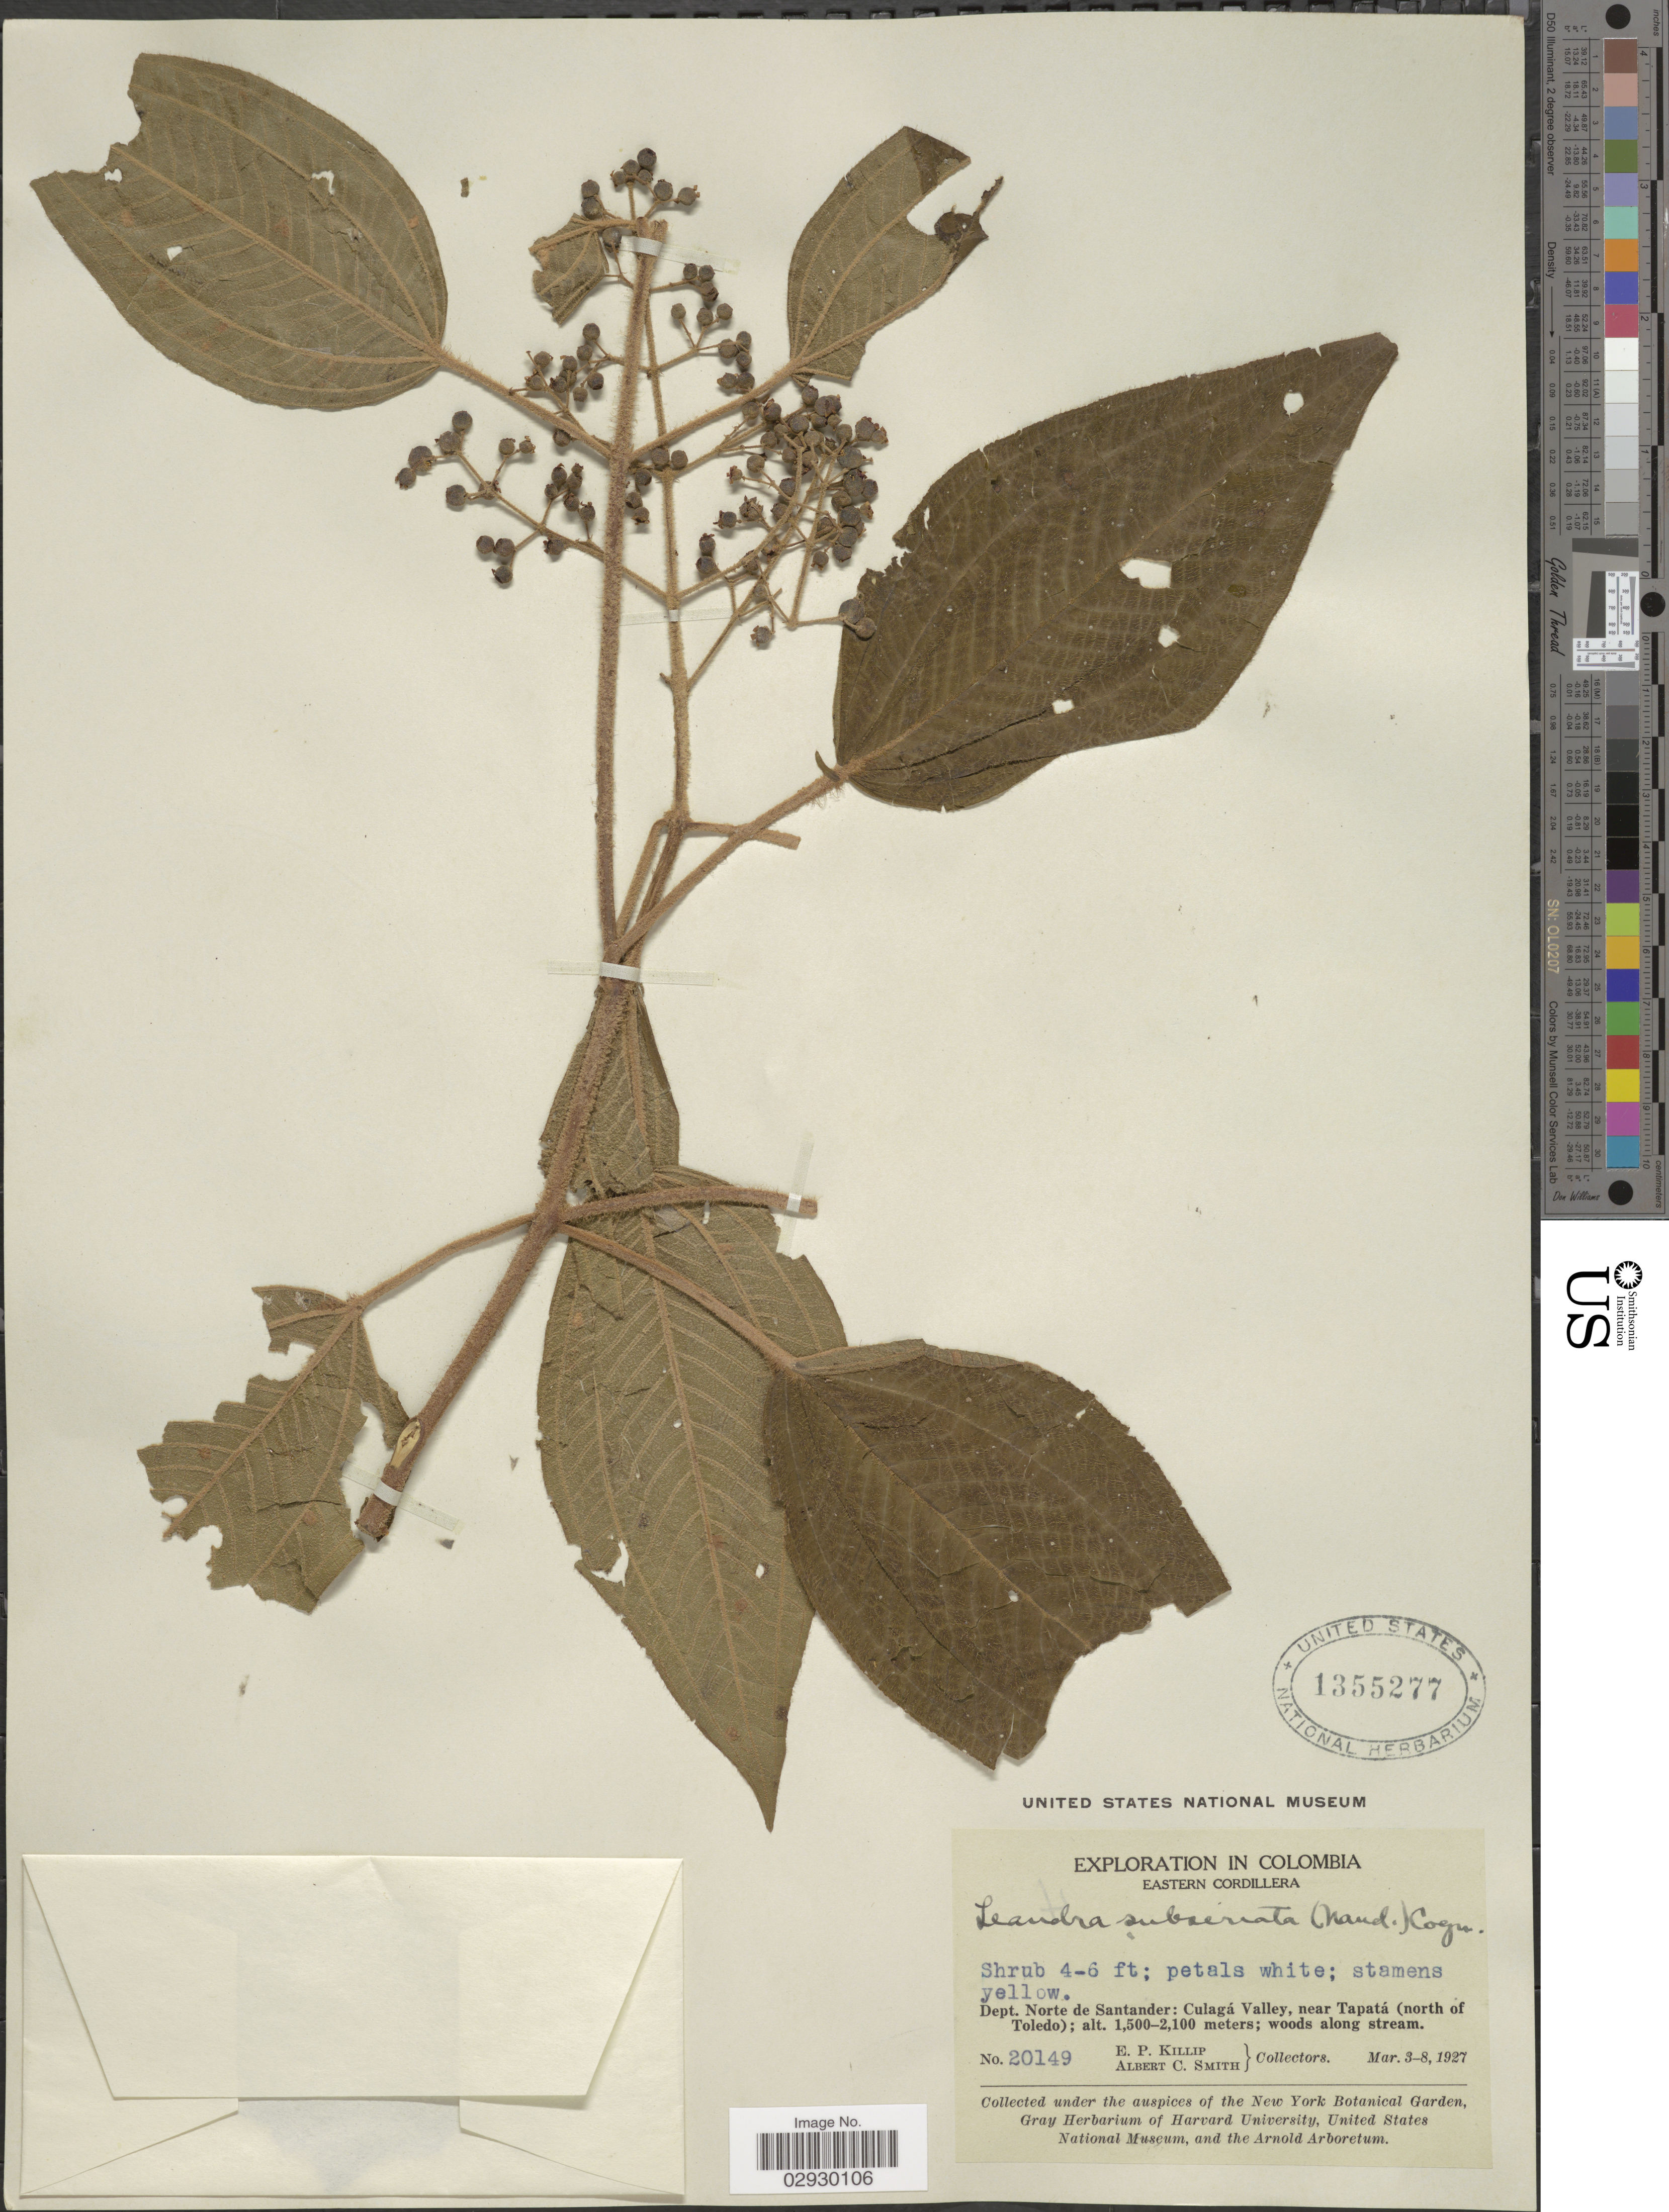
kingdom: Plantae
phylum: Tracheophyta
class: Magnoliopsida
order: Myrtales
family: Melastomataceae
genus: Leandra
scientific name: Leandra subseriata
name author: (Naudin) Cogn.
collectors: E. P. Killip & A. C. Smith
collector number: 20149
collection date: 1927-03-03/1927-03-08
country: Colombia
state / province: Norte de Santander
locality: Eastern Cordillera. Dept. Norte de Santander: Culagá Valley, near Tapatá (north of Toledo).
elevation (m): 1500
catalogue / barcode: US 1355277